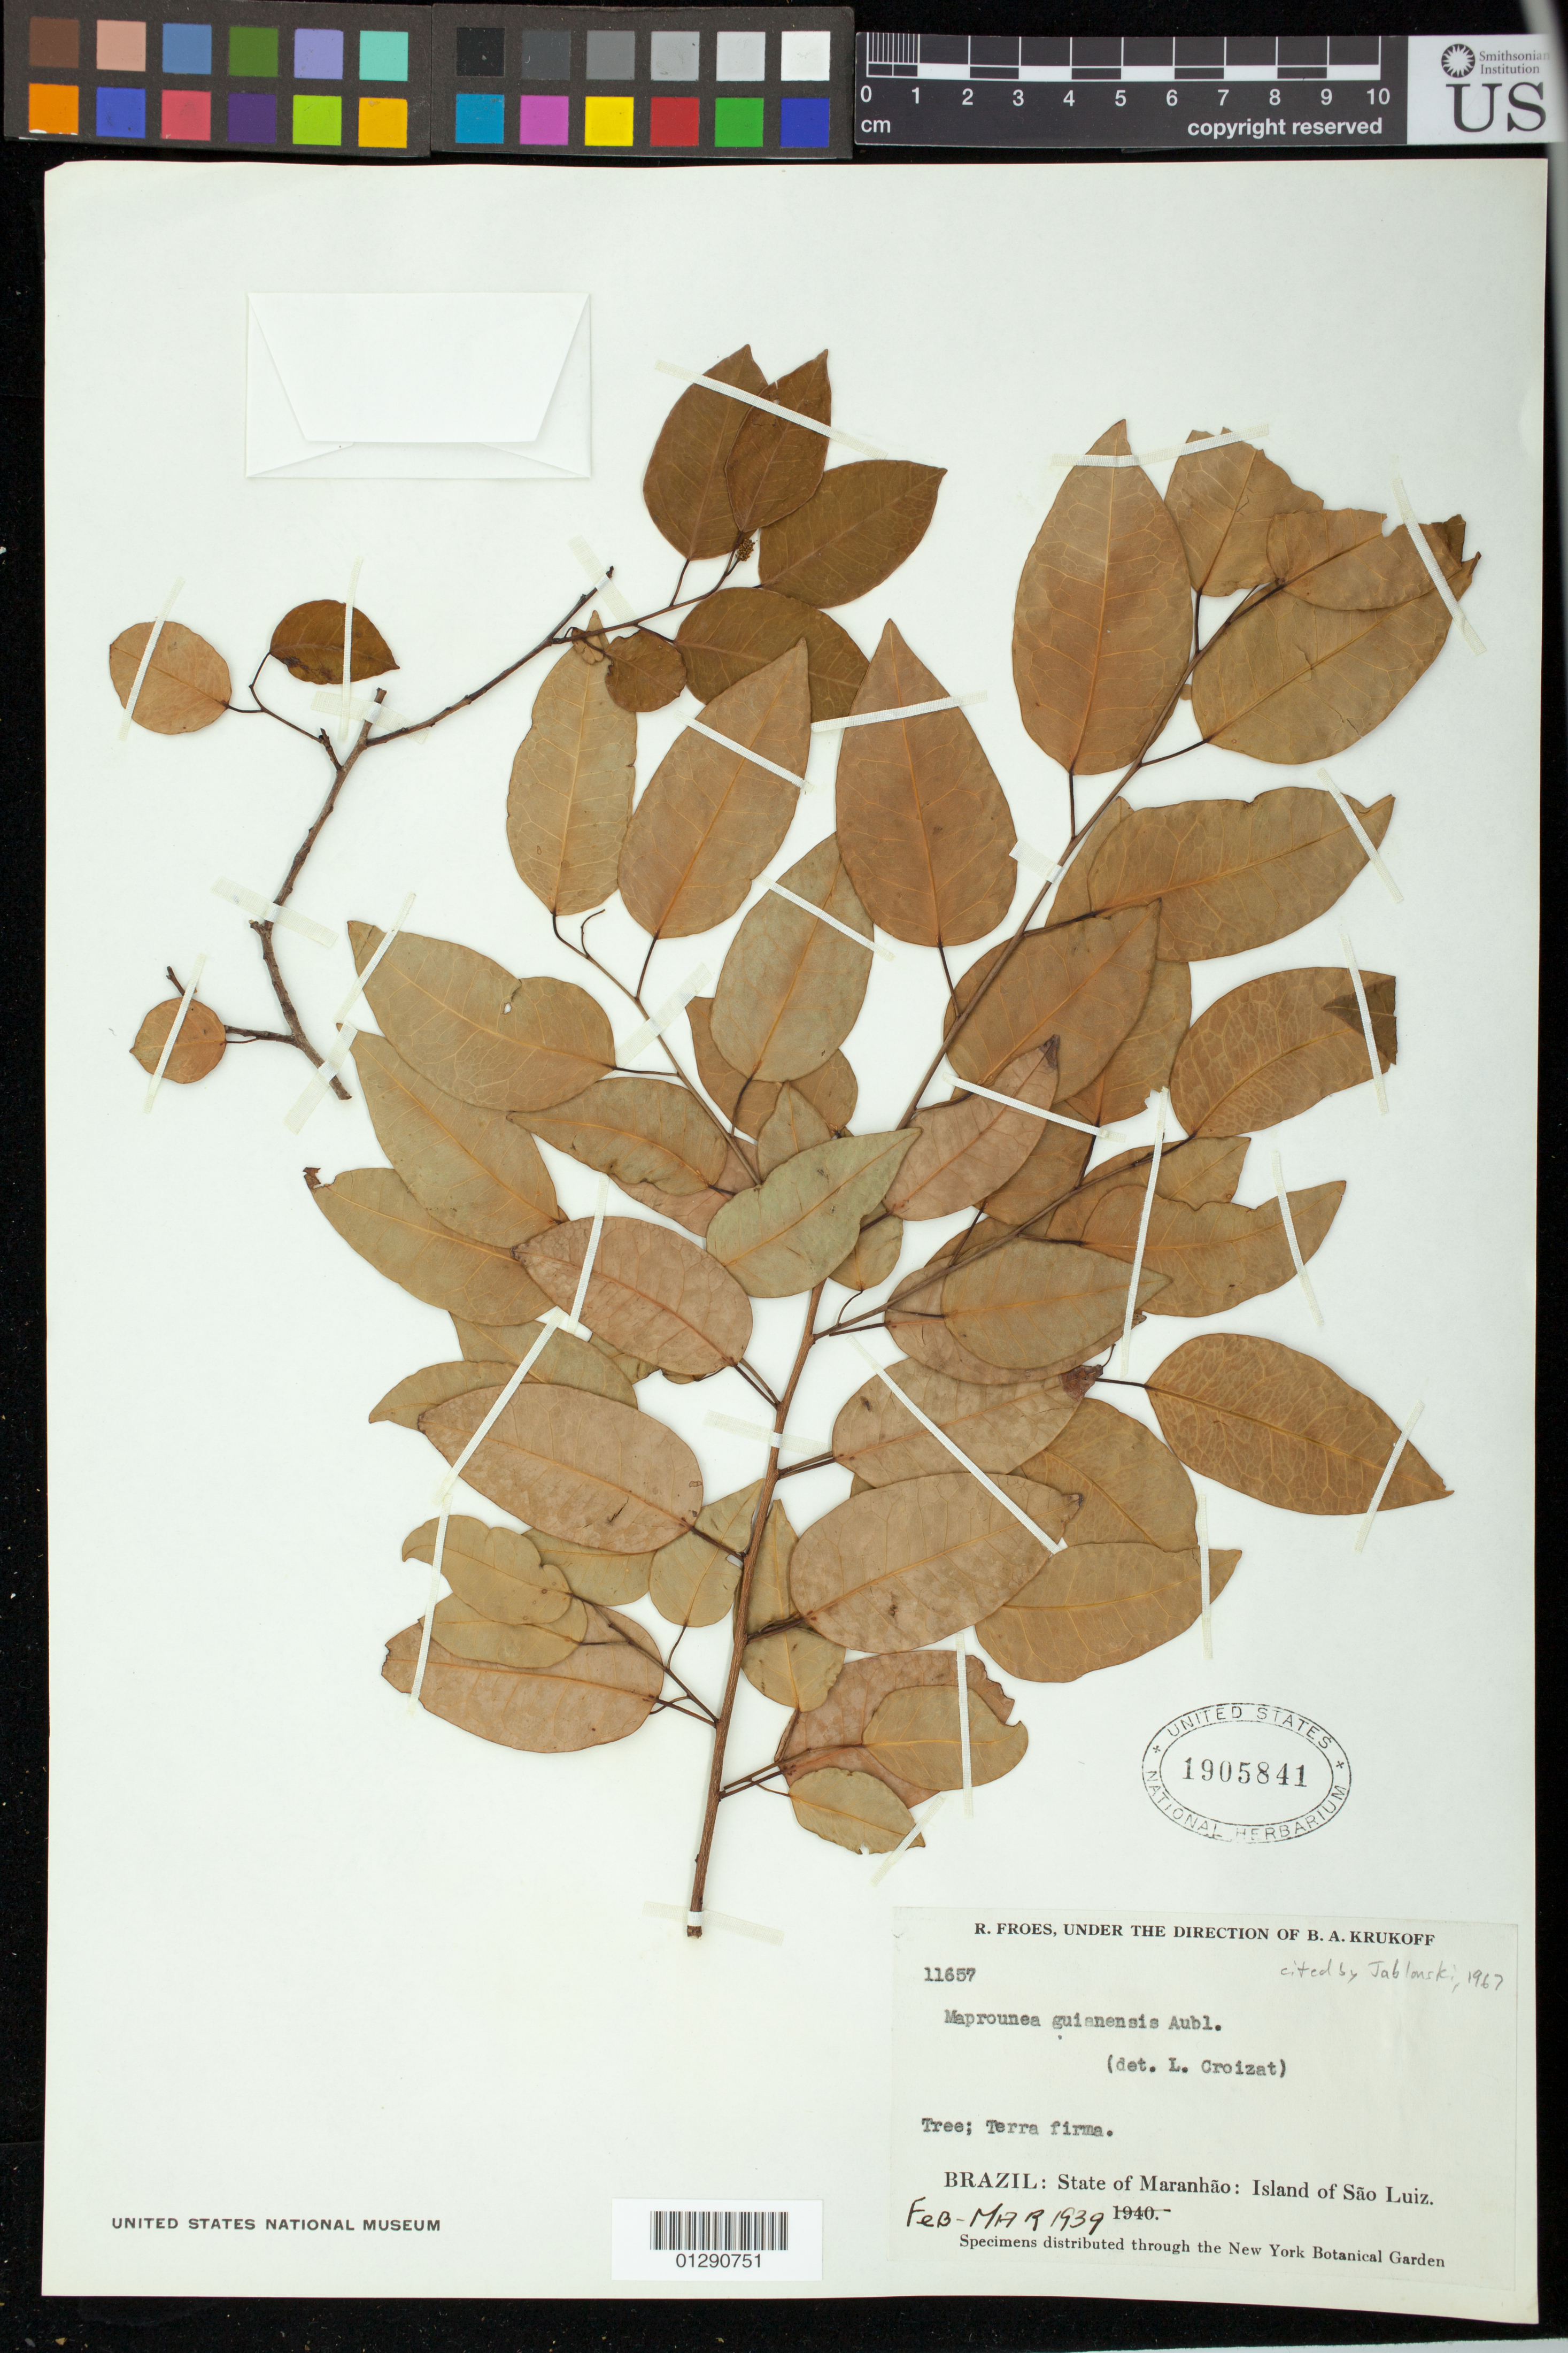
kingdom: Plantae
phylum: Tracheophyta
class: Magnoliopsida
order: Malpighiales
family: Euphorbiaceae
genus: Maprounea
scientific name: Maprounea guianensis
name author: Aubl.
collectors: B. A. Krukoff & R. Fróes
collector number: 11657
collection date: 1939-02/1939-03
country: Brazil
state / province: Maranhao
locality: Island of Sao Luiz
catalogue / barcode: US 1905841